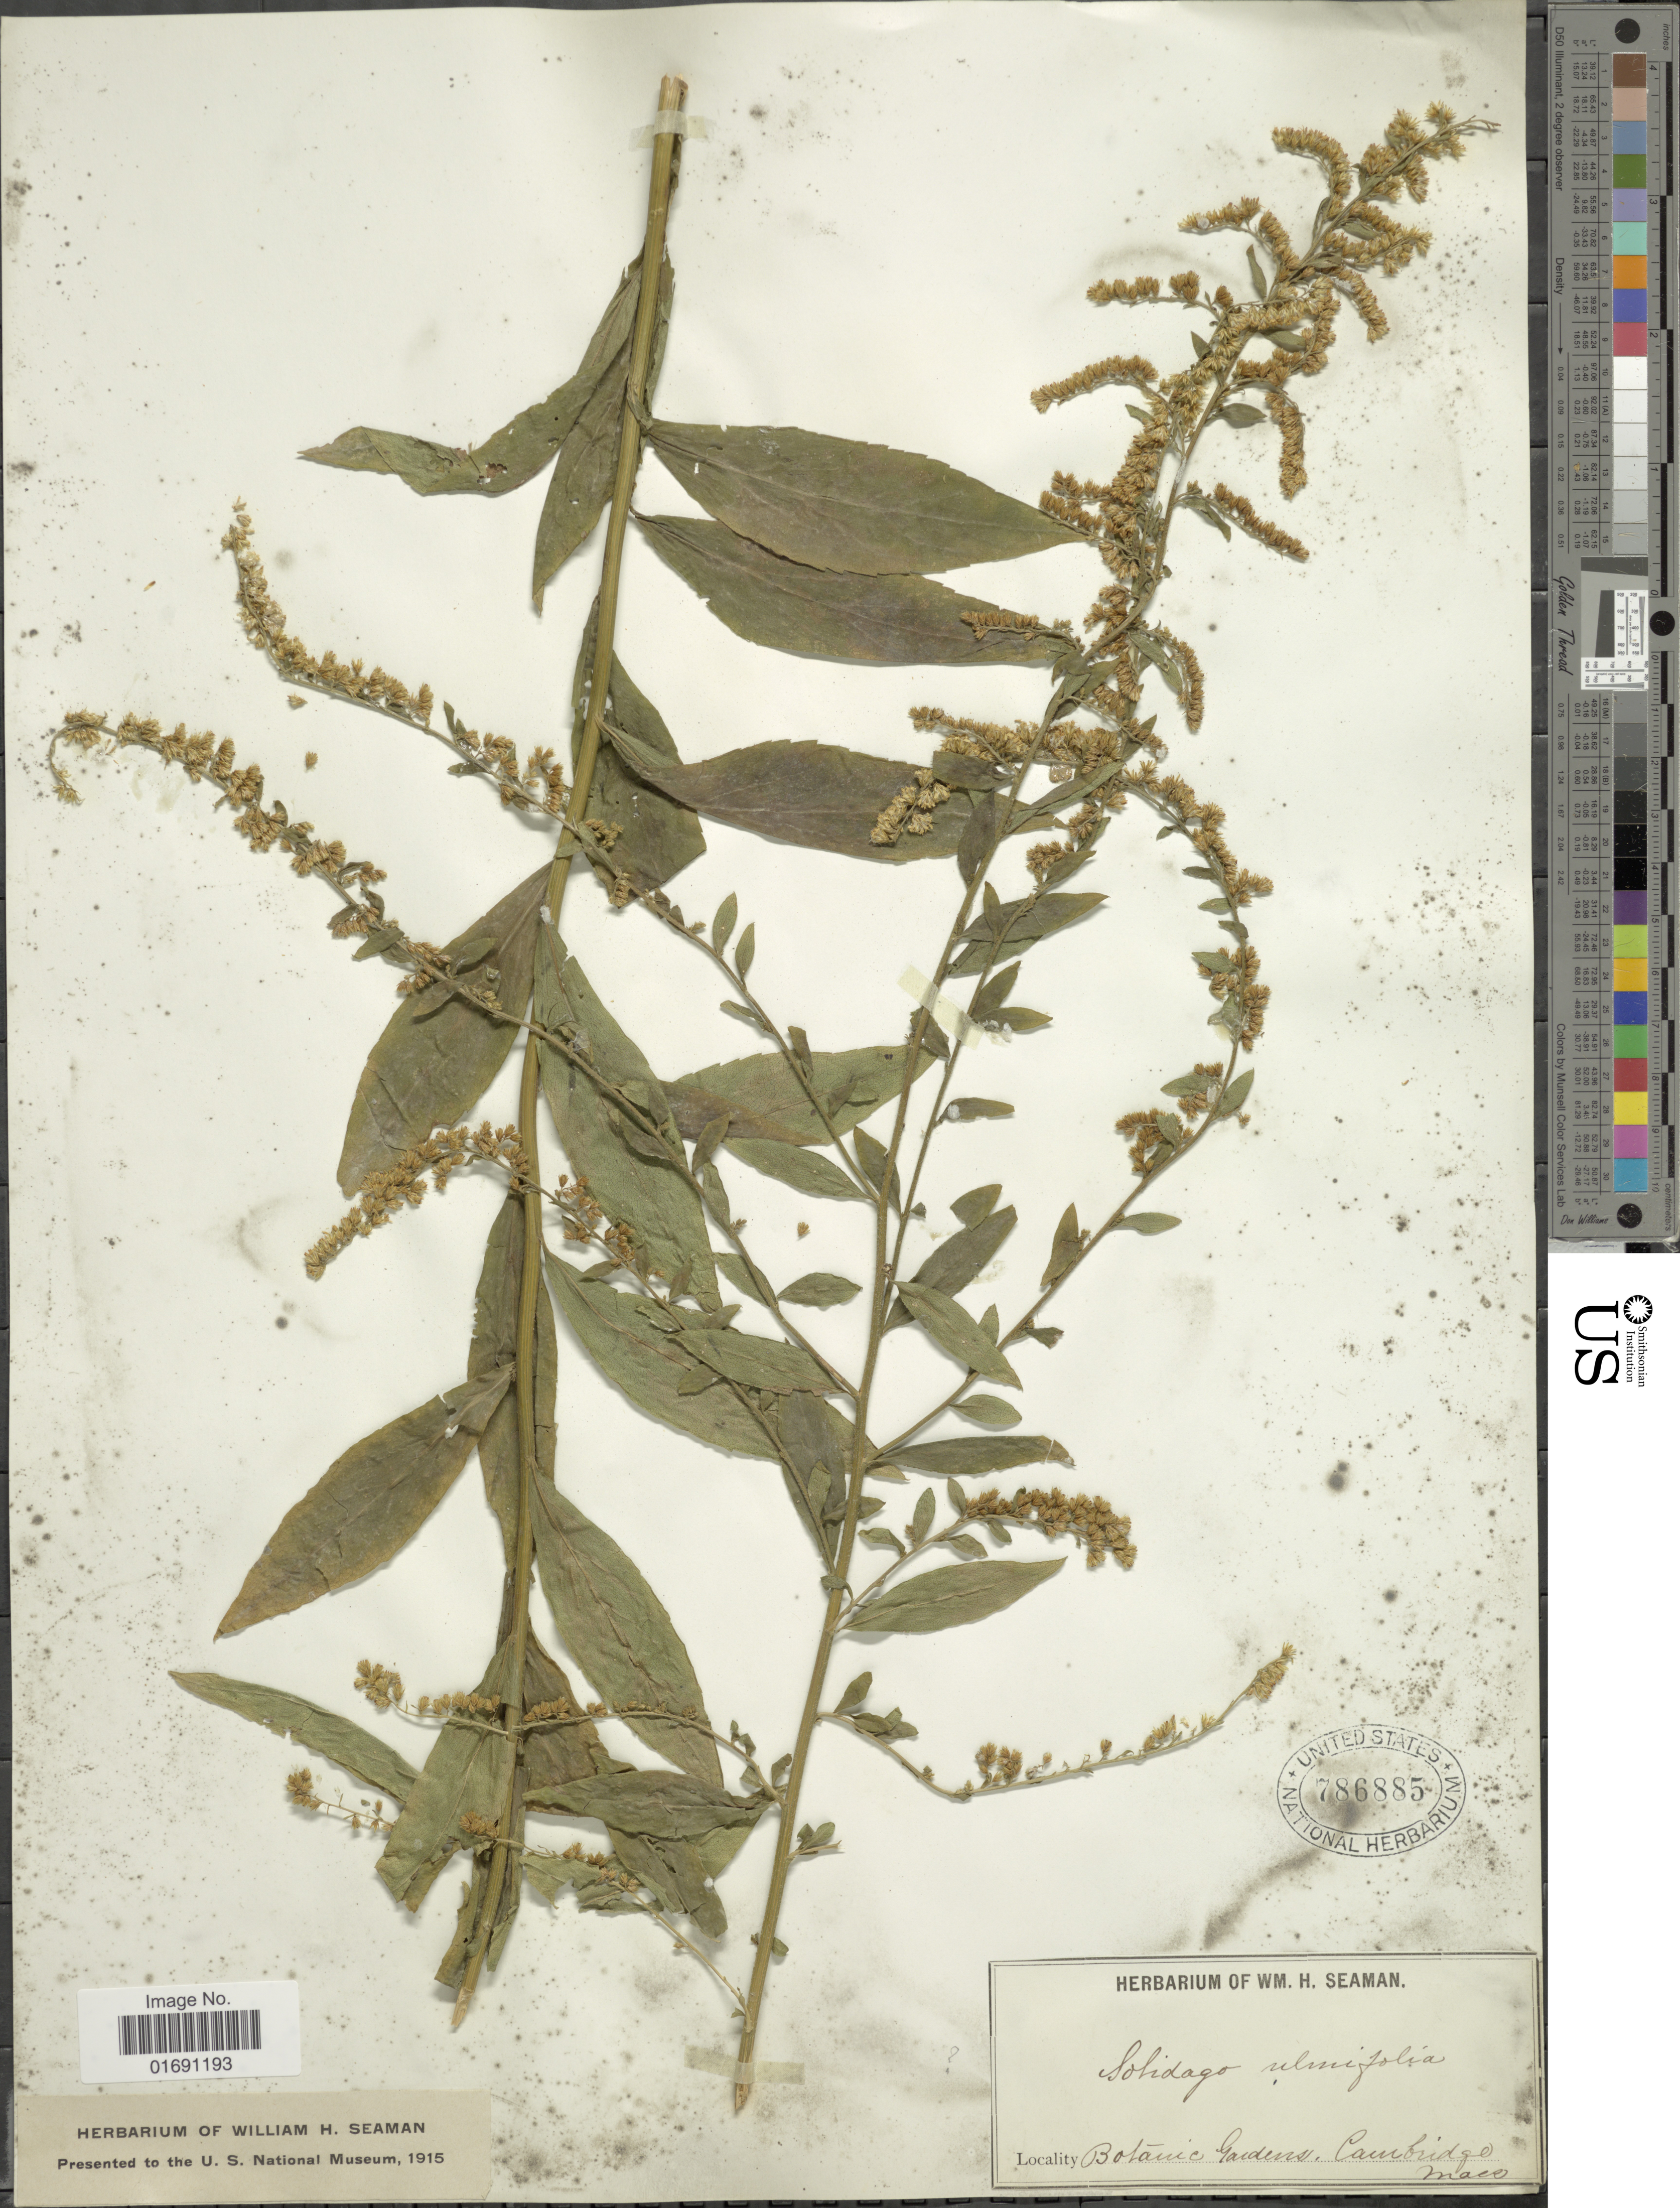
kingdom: Plantae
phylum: Tracheophyta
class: Magnoliopsida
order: Asterales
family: Asteraceae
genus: Solidago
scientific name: Solidago ulmifolia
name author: Muhl. ex Willd.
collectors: ex herb. Seaman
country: United States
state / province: Massachusetts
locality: Botanic gardens, Cambridge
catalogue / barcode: US 786885